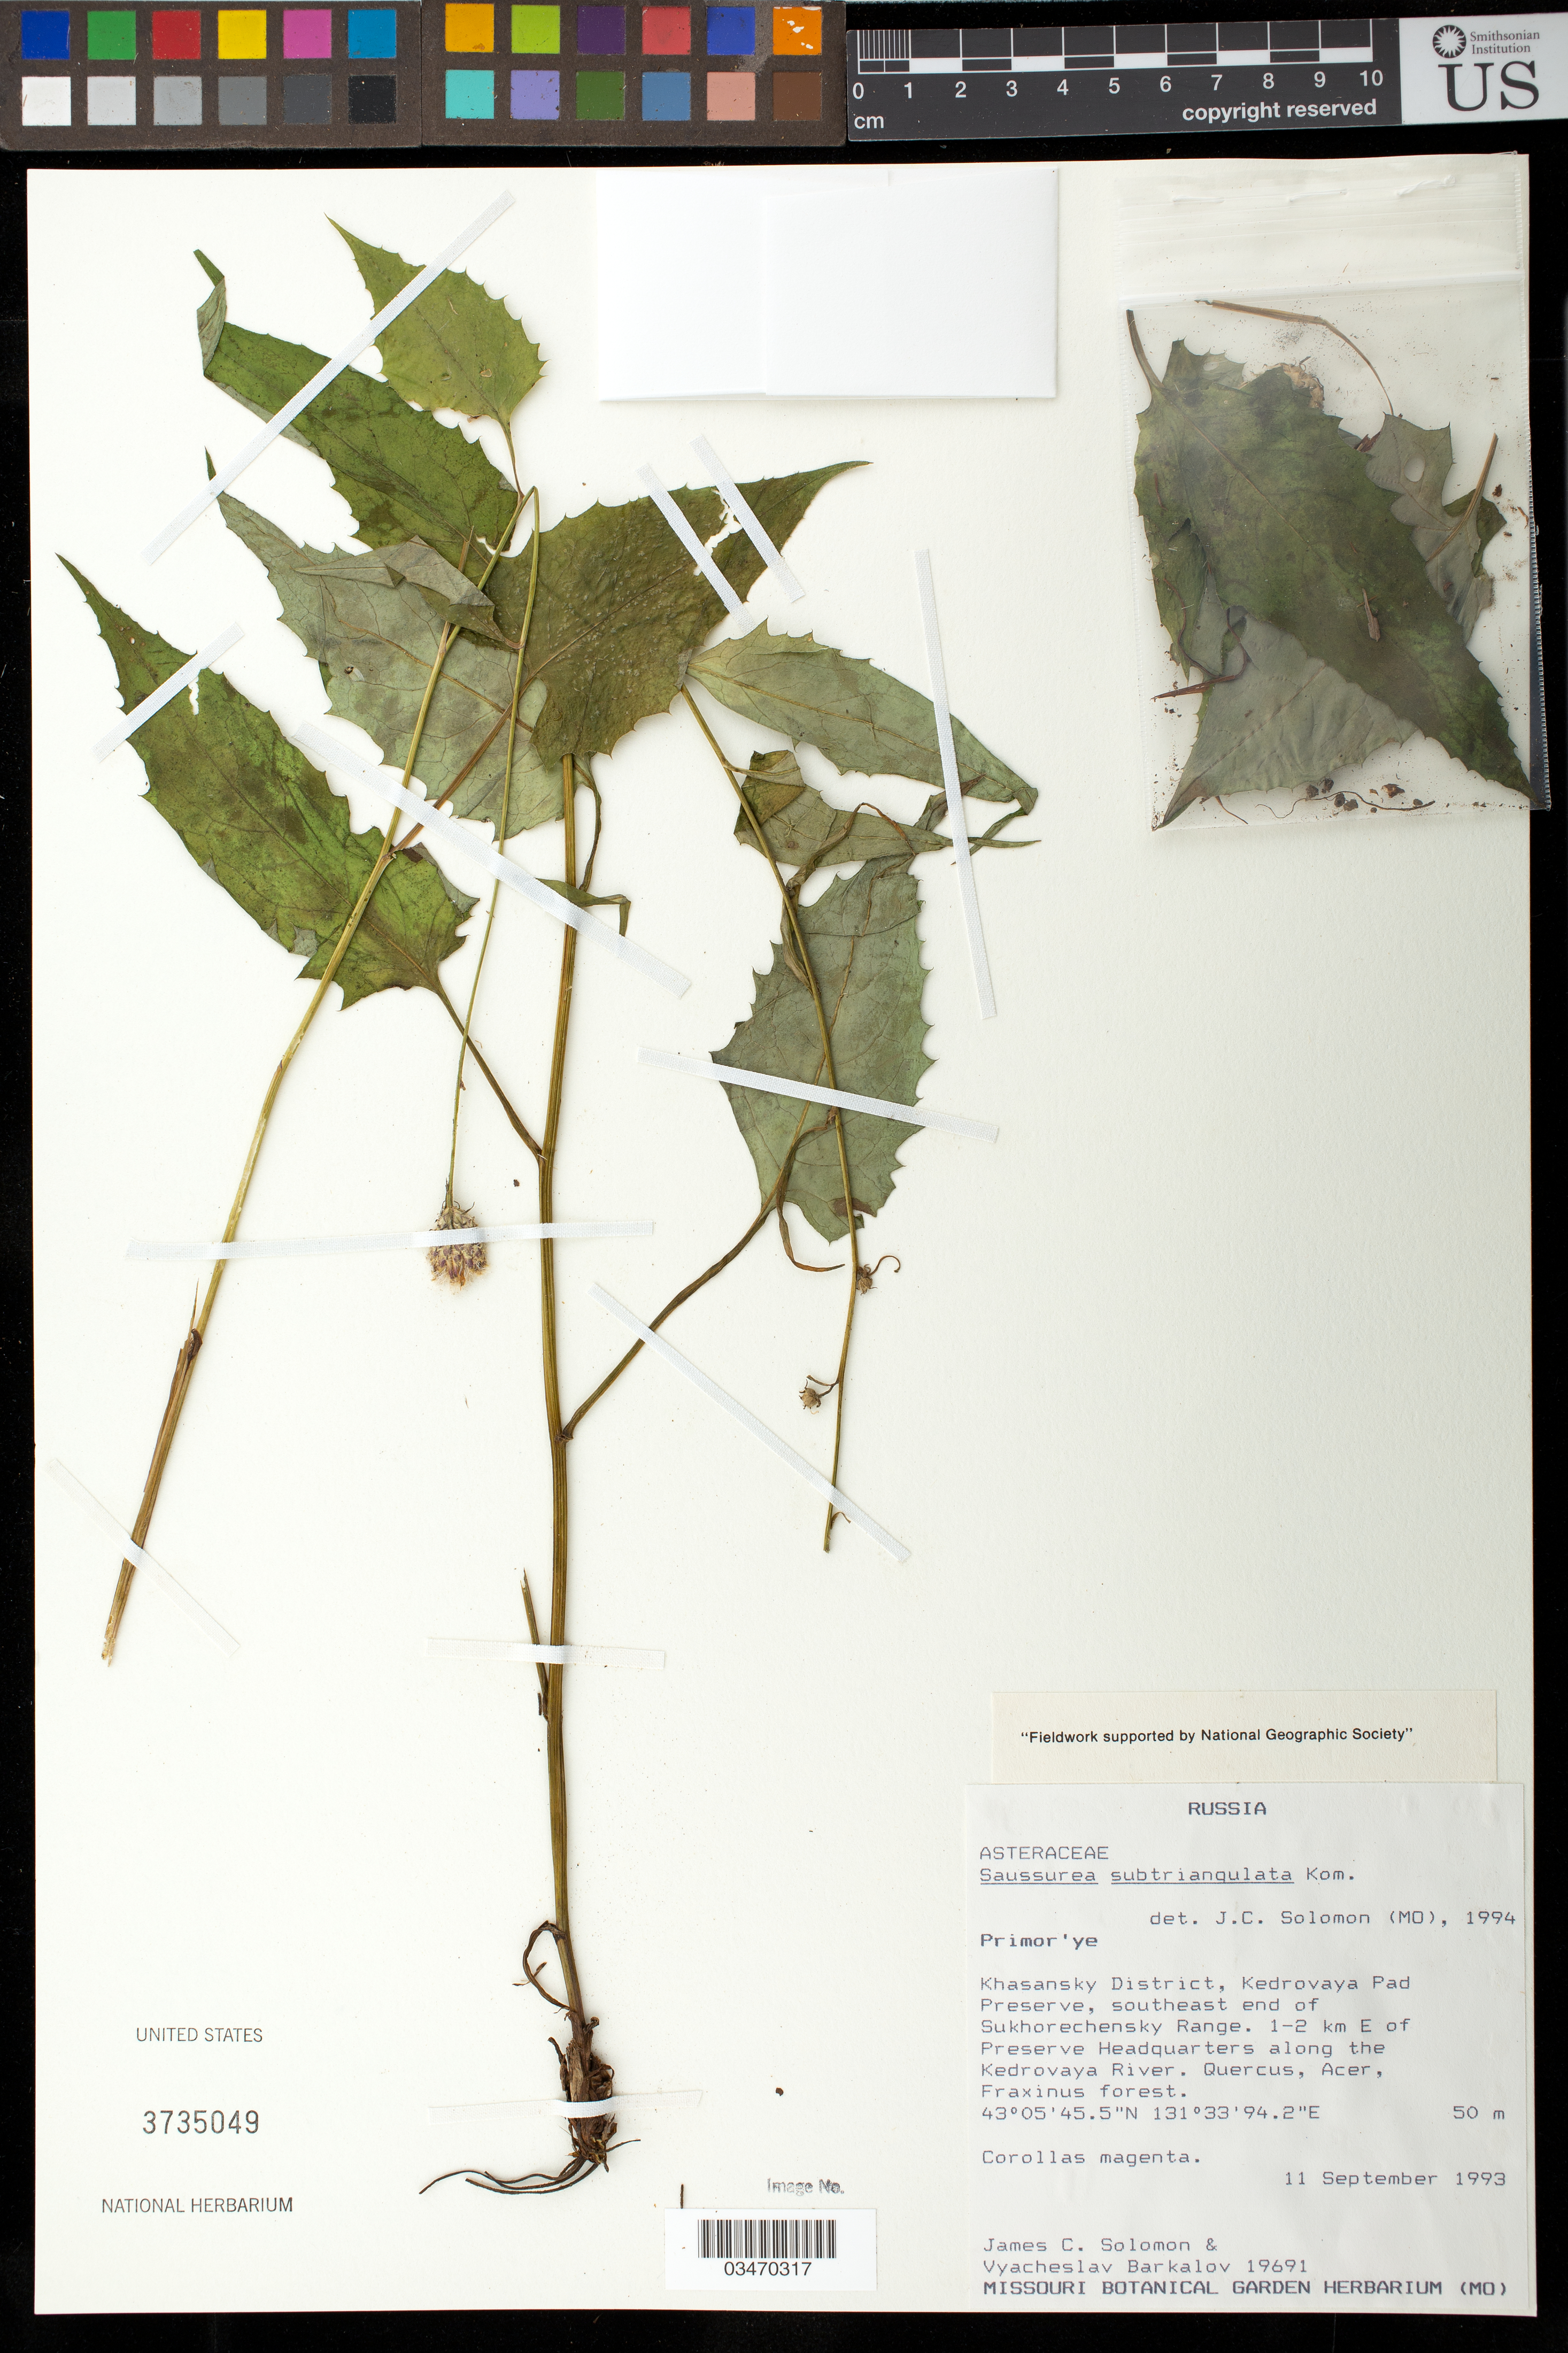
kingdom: Plantae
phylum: Tracheophyta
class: Magnoliopsida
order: Asterales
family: Asteraceae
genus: Saussurea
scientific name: Saussurea subtriangulata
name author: Kom.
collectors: J. C. Solomon & V. Barkalov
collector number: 19691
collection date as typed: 11Sep 1993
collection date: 1993-09-11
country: Russian Federation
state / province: Primorsky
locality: Khasansky District, Kedrovaya Pad Preserve, SE end of Prserve headquarters along the Kedrovaya River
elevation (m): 50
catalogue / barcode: US 3735049